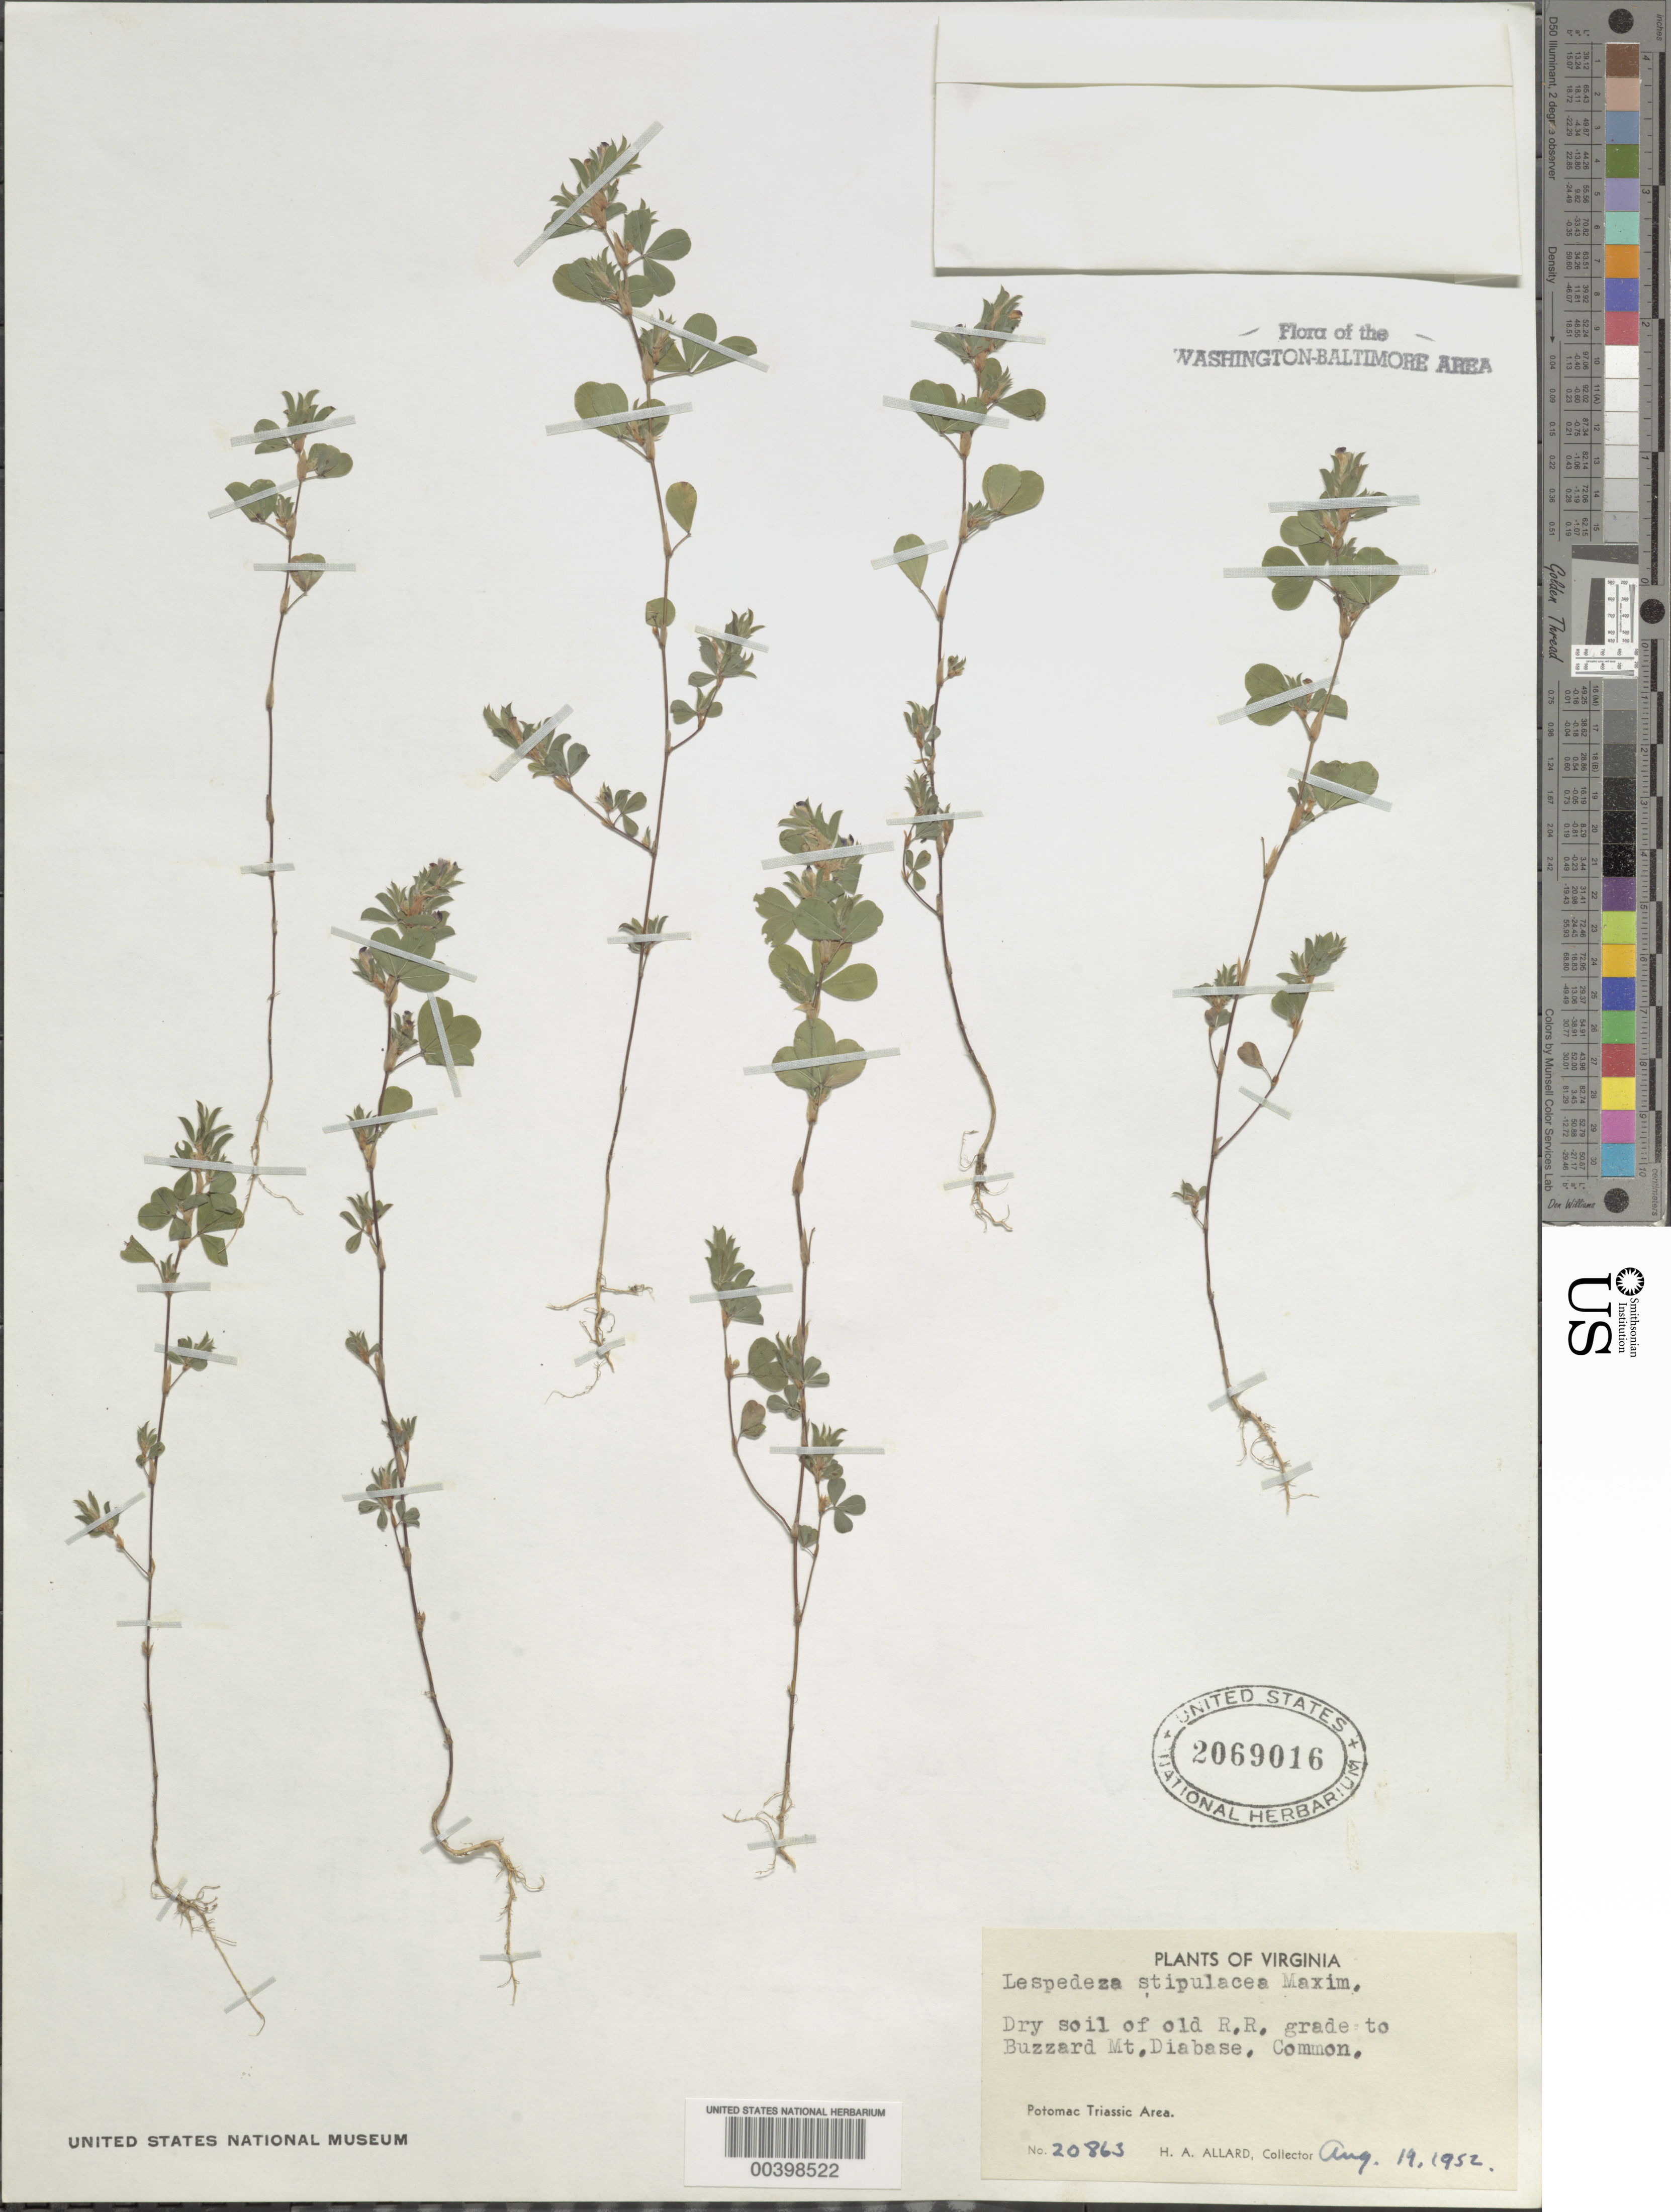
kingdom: Plantae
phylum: Tracheophyta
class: Magnoliopsida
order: Fabales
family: Fabaceae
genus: Kummerowia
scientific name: Kummerowia stipulacea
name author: (Maxim.) Makino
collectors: H. A. Allard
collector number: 20863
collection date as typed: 19 Aug 1952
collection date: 1952-08-19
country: United States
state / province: Virginia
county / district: Culpeper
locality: Railroad, Buzzard Mt.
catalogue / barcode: US 2069016